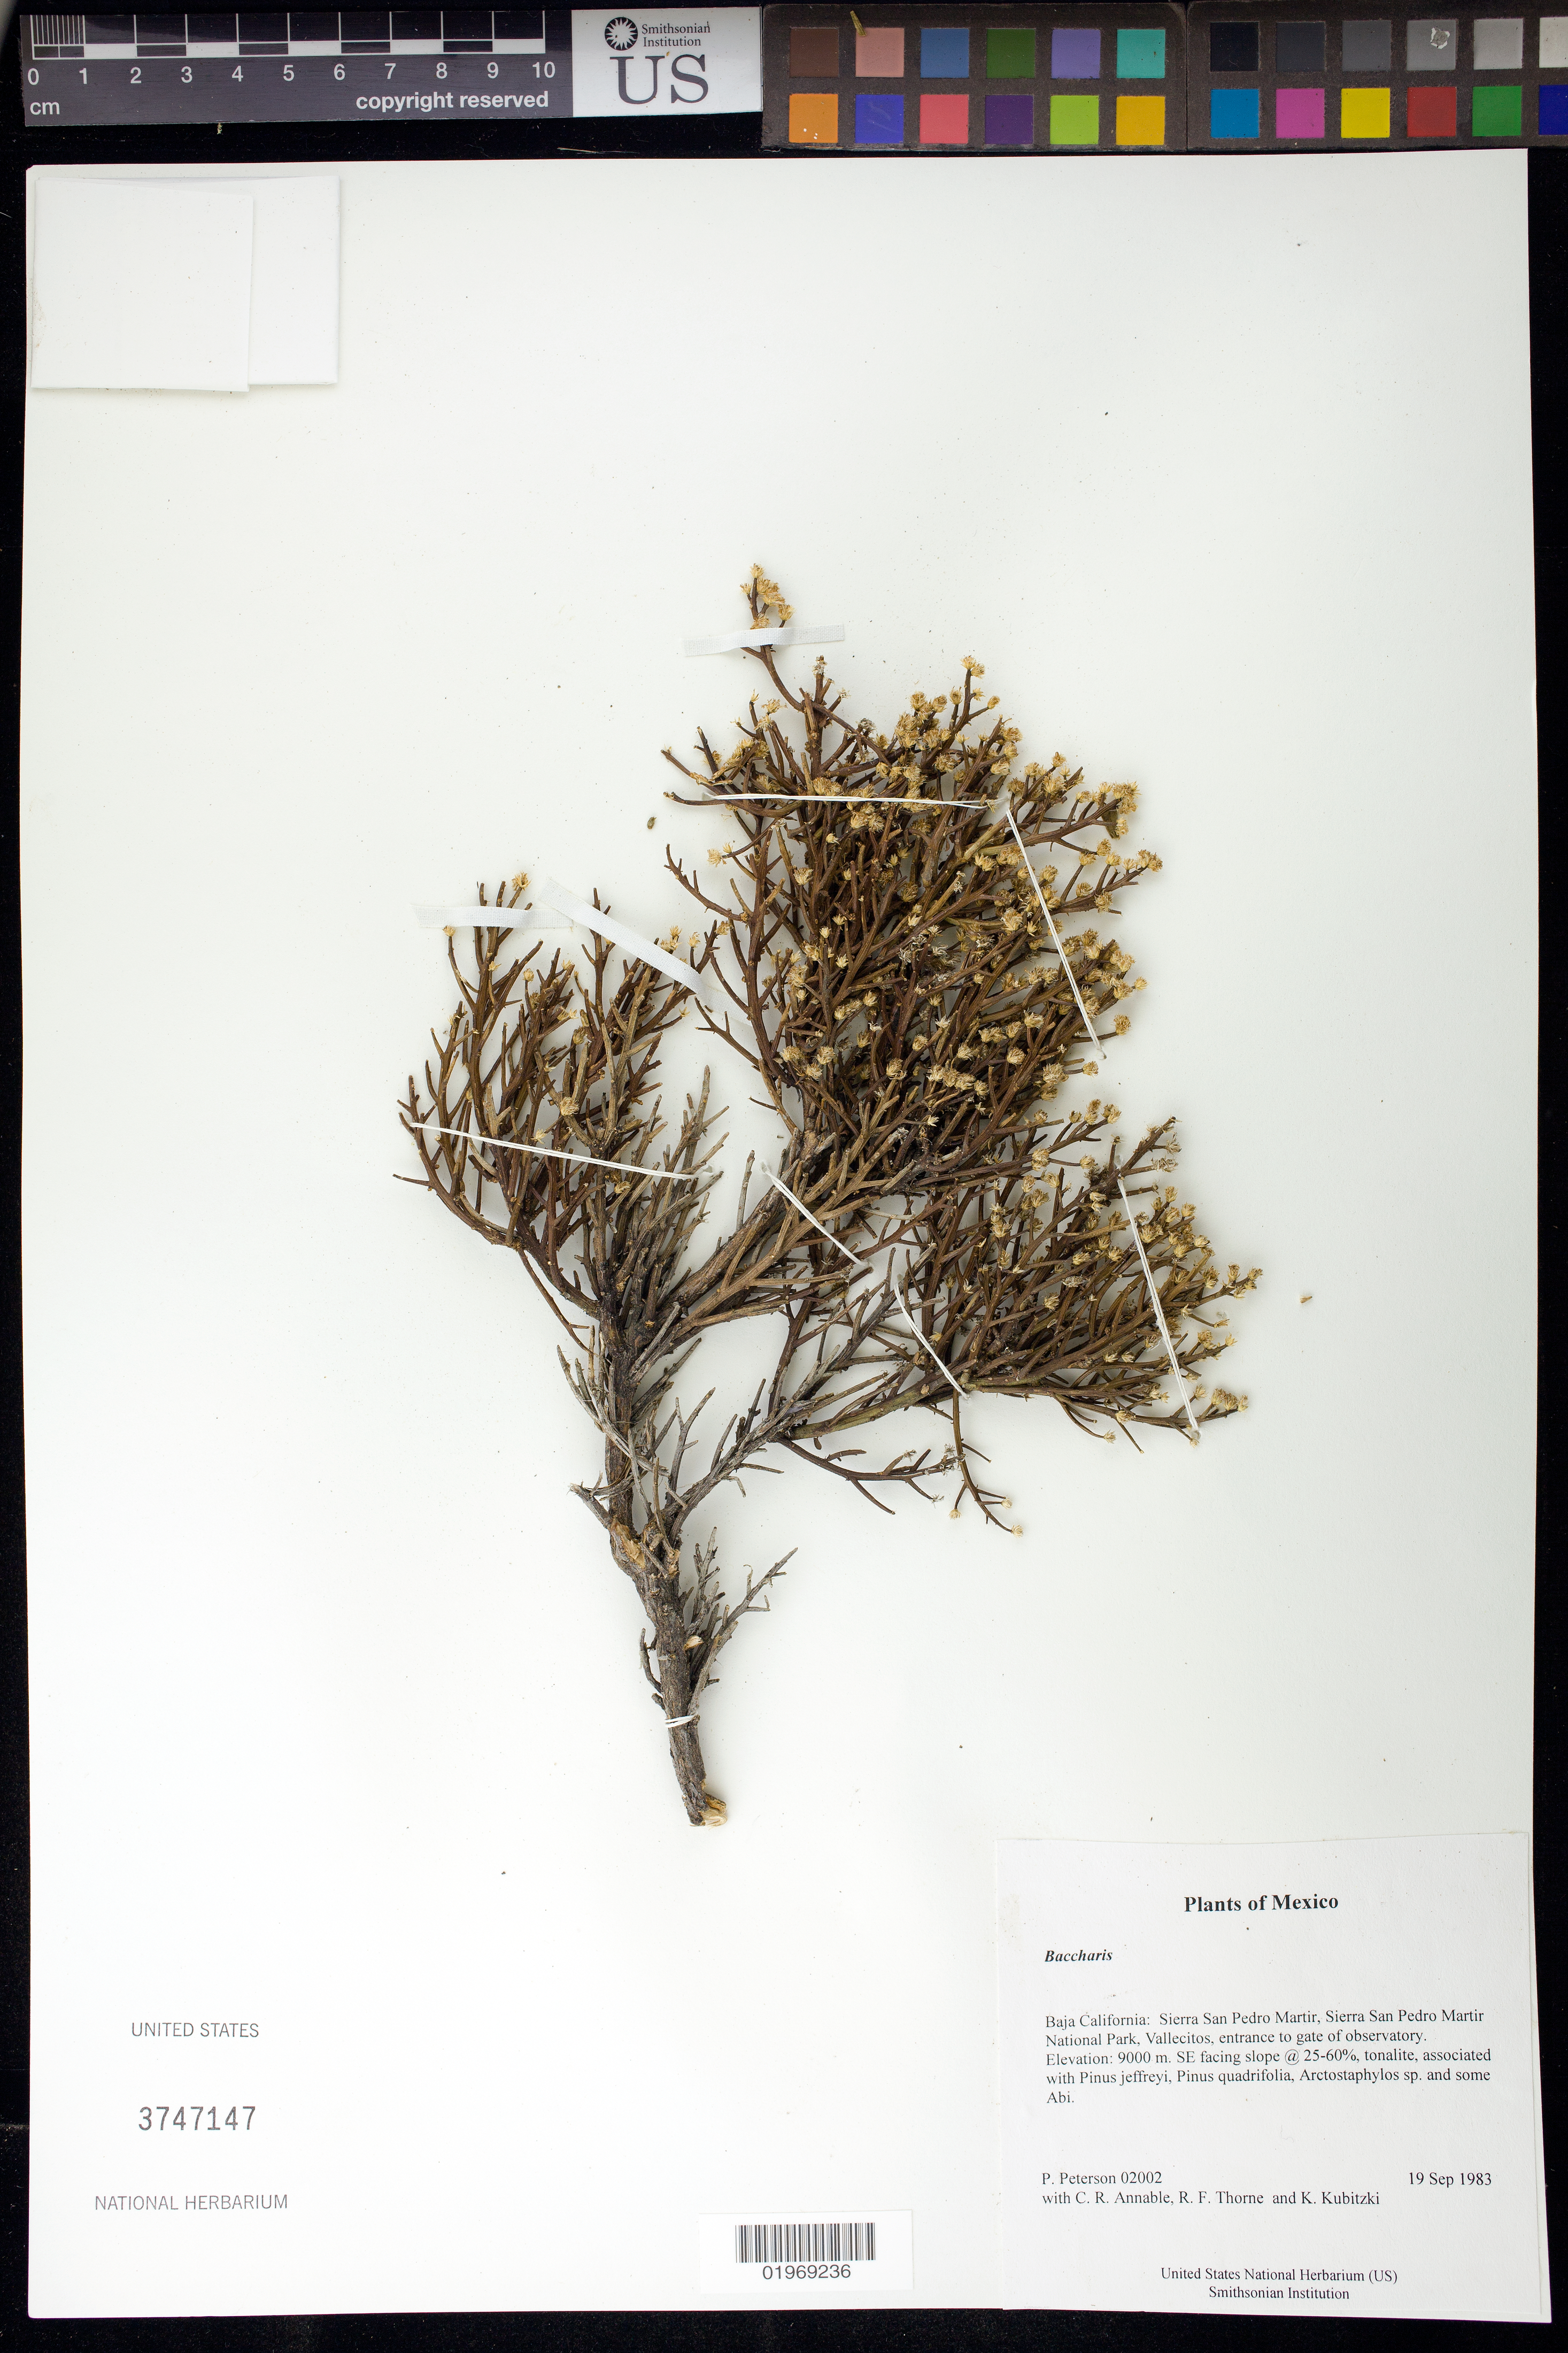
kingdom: Plantae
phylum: Tracheophyta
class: Magnoliopsida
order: Asterales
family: Asteraceae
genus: Baccharis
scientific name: Baccharis sp.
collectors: P. M. Peterson, C. R. Annable, R. F. Thorne & K. Kubitzki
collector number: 02002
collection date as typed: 19 Sep 1983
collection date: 1983-09-19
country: Mexico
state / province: Baja California Norte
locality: Sierra San Pedro Martir, Sierra San Pedro Martir National Park, Vallecitos, entrance to gate of observatory.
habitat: SE facing slope @ 25-60%, tonalite, associated with Pinus jeffreyi, Pinus quadrifolia, Arctostaphylos sp. and some Abi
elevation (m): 9000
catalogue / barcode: US 3747147